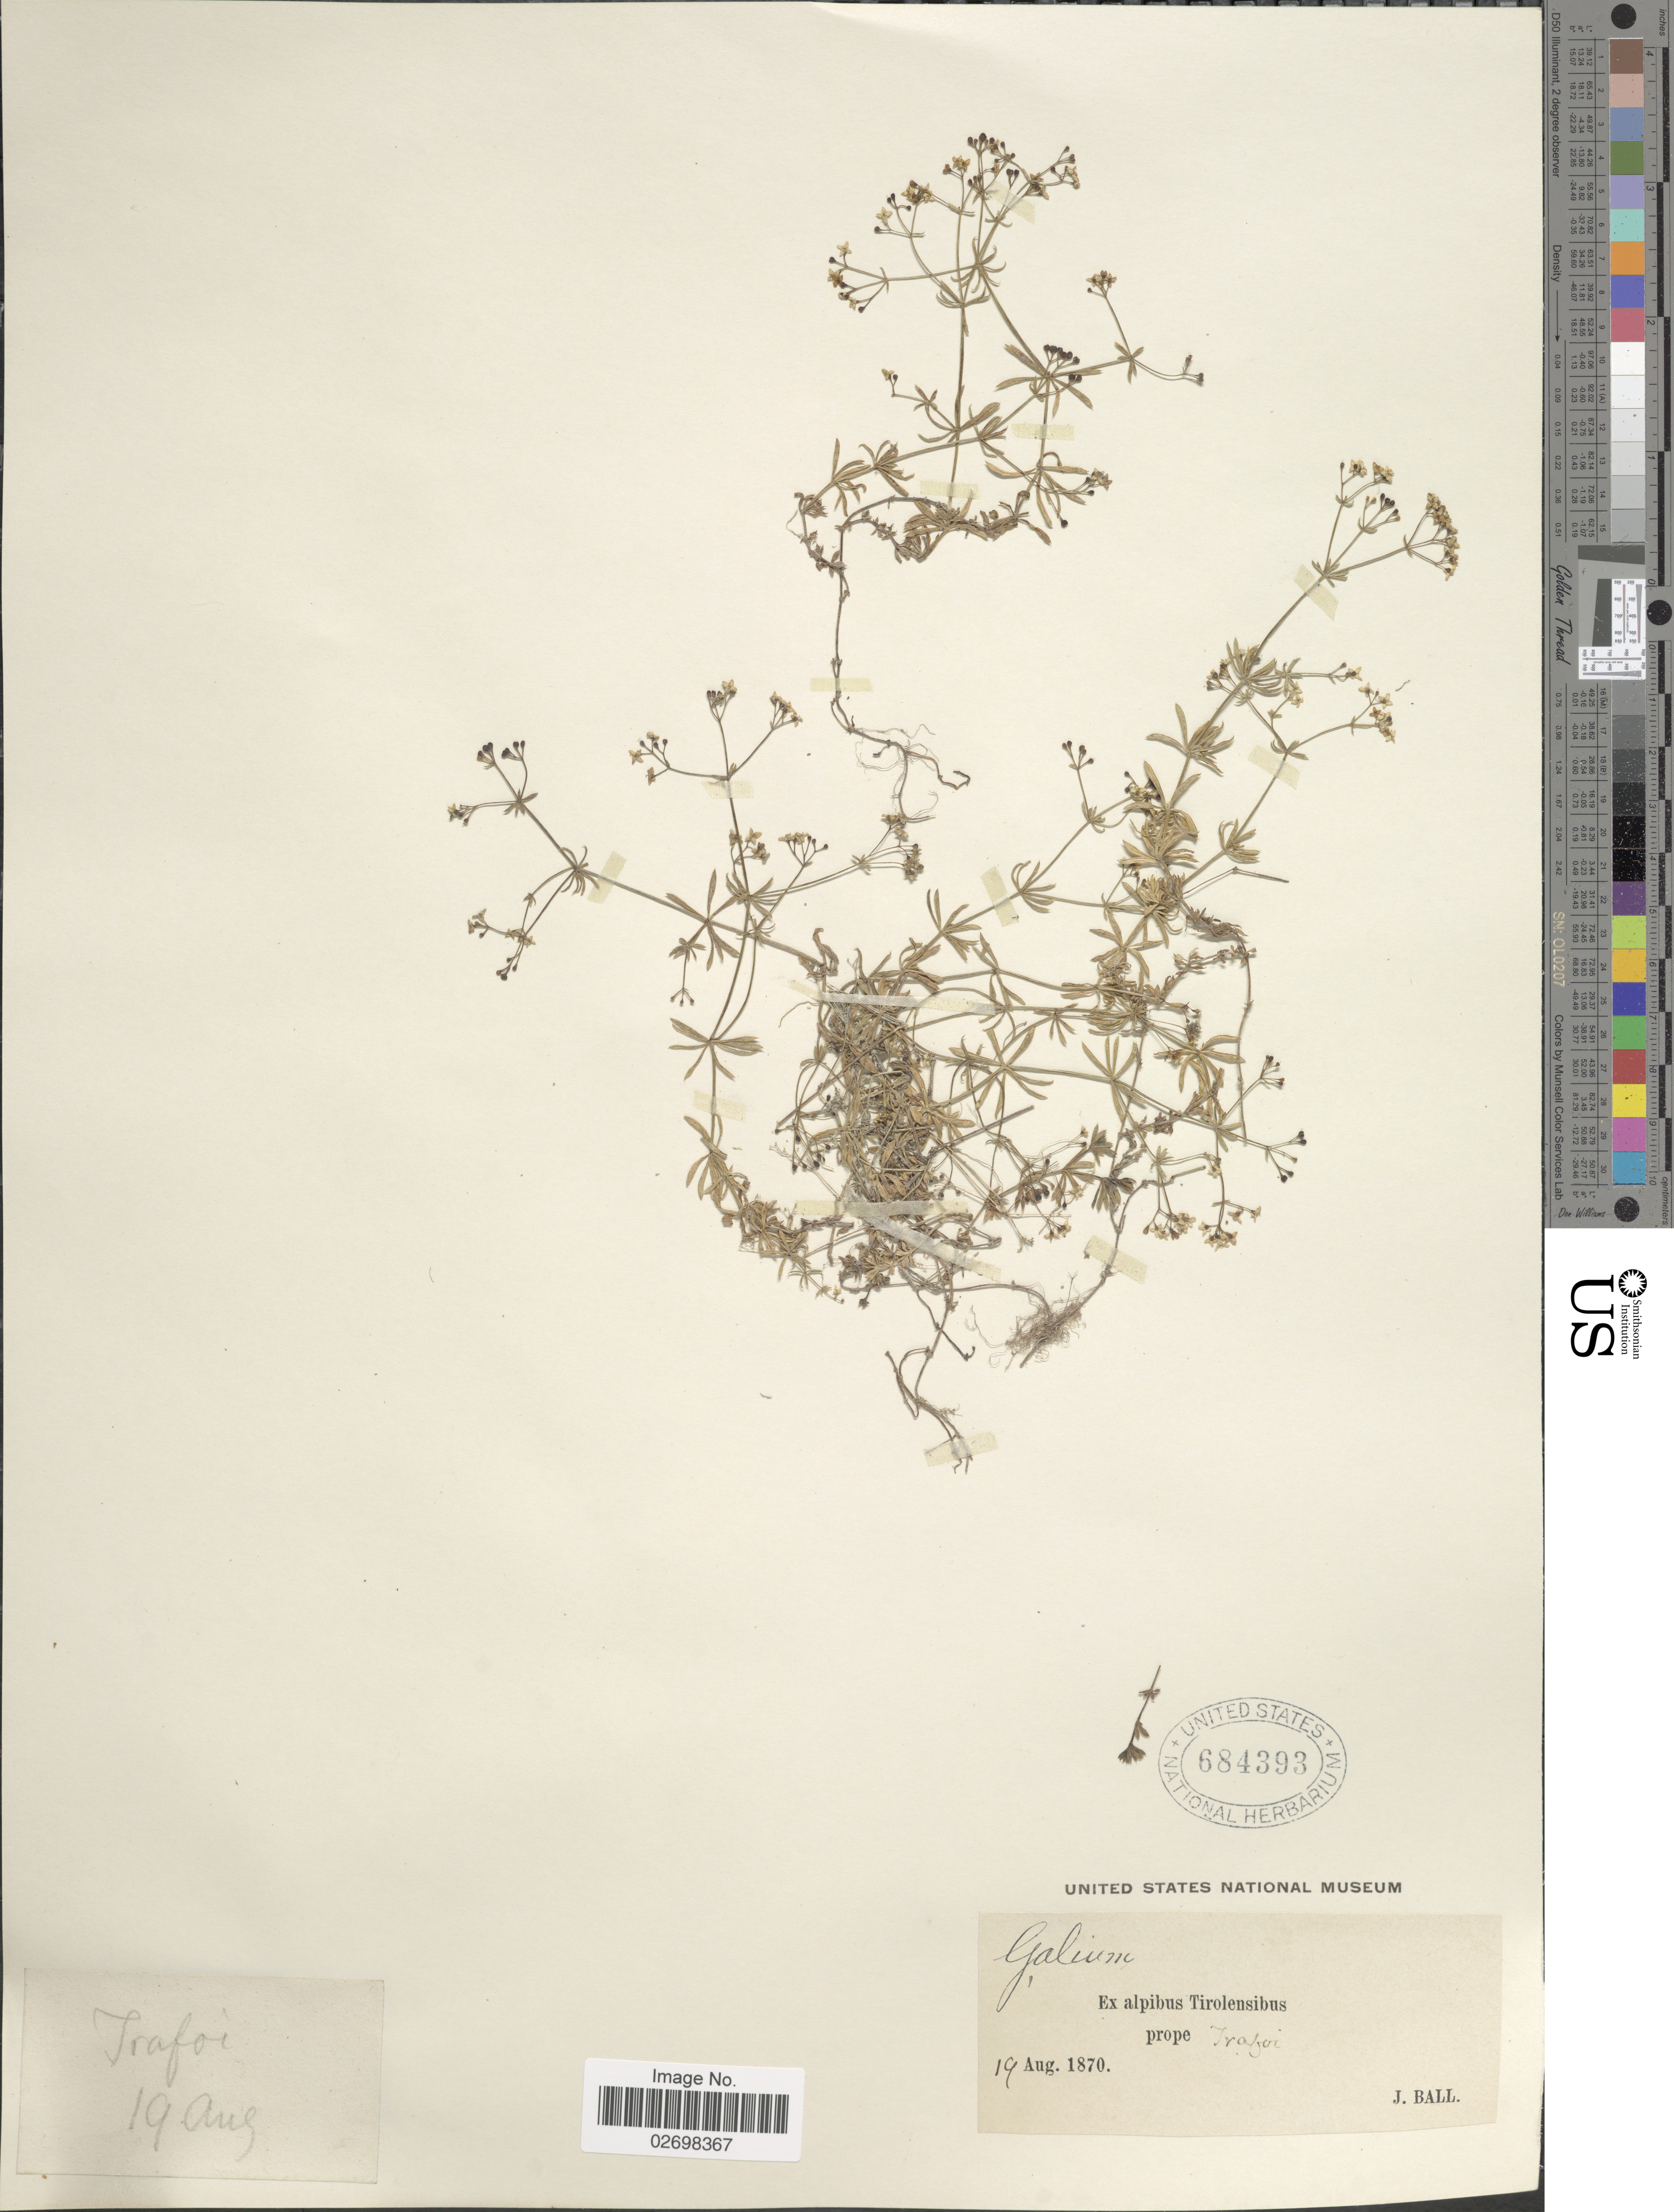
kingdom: Plantae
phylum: Tracheophyta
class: Magnoliopsida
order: Gentianales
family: Rubiaceae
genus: Galium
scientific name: Galium sp.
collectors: J. Ball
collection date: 1870-08-19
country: Austria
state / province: Tirol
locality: Alpibus Tirolensibus prope Trafoi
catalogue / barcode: US 684393